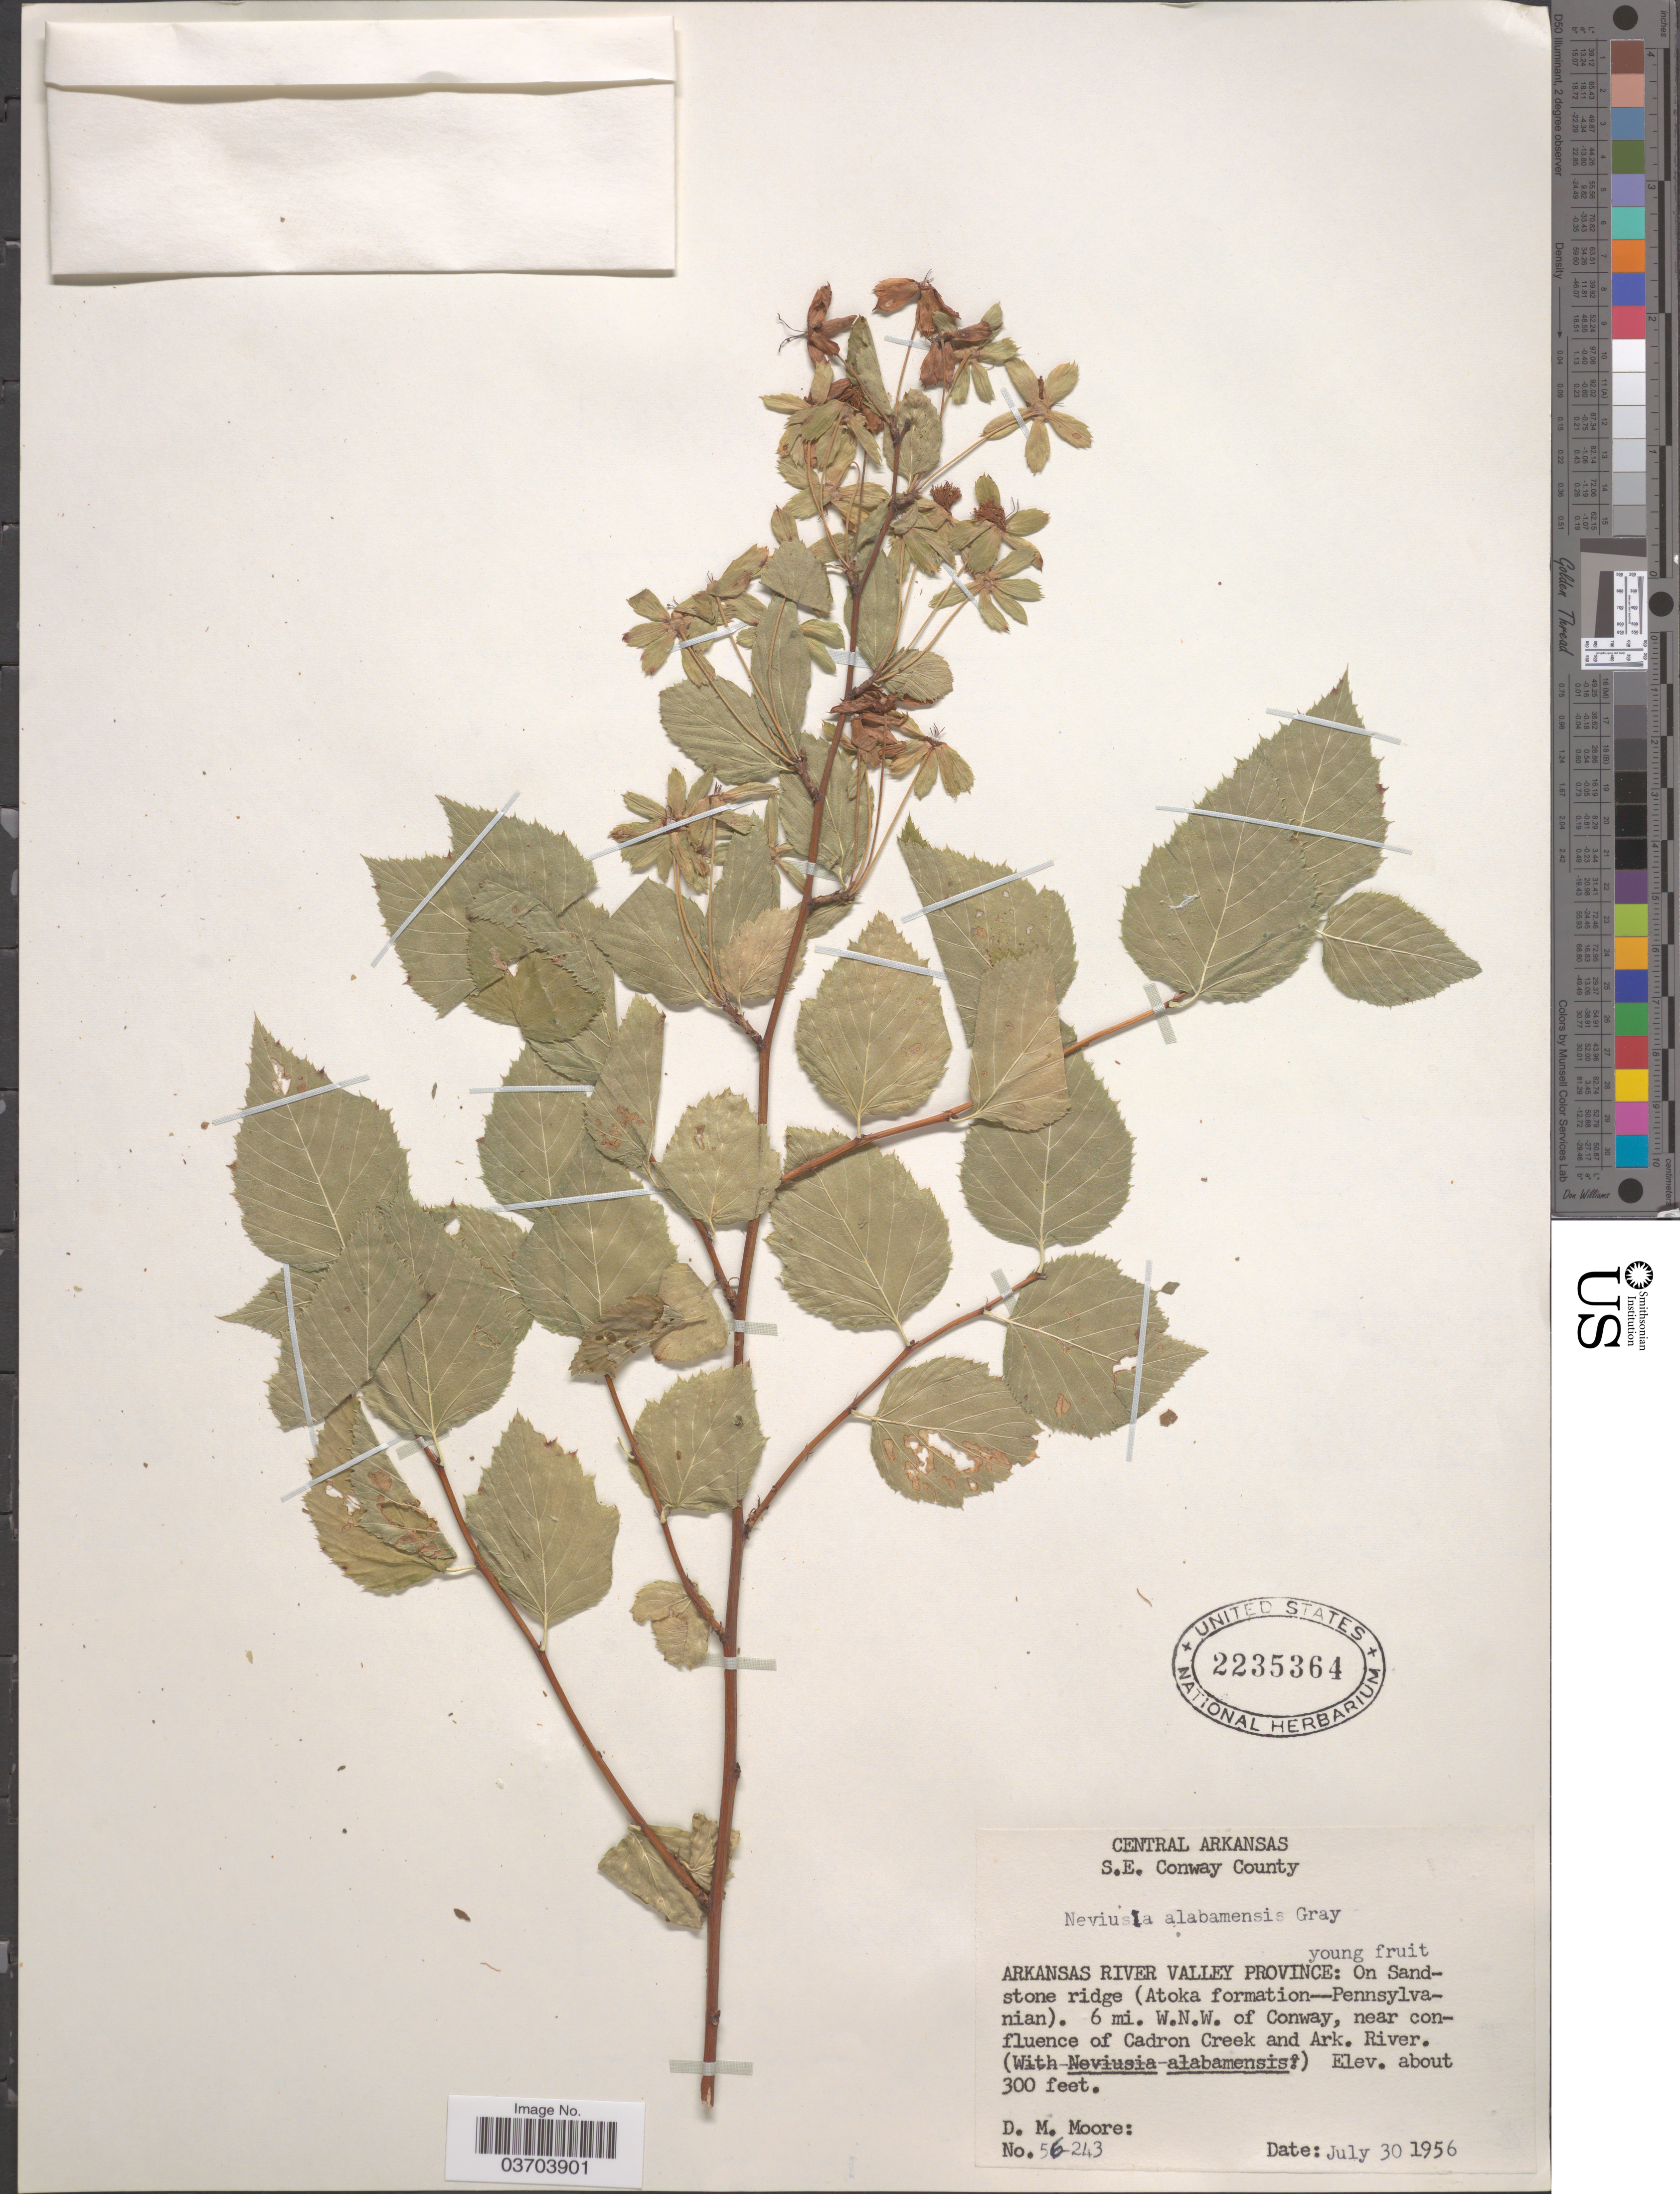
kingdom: Plantae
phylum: Tracheophyta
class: Magnoliopsida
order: Rosales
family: Rosaceae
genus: Neviusia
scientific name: Neviusia alabamensis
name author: A. Gray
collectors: D. Moore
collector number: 56-243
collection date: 1956-07-30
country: United States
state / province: Arkansas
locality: Central Arkansas. S.E. Conway County. Arkansas River Valley Province: On Sandstone ridge (Atoka formation - Pennsylvanian). 6 mi. W.N.W. of Conway, near confluence of Cadron Creek and Ark. River.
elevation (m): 91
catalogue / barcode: US 2235364